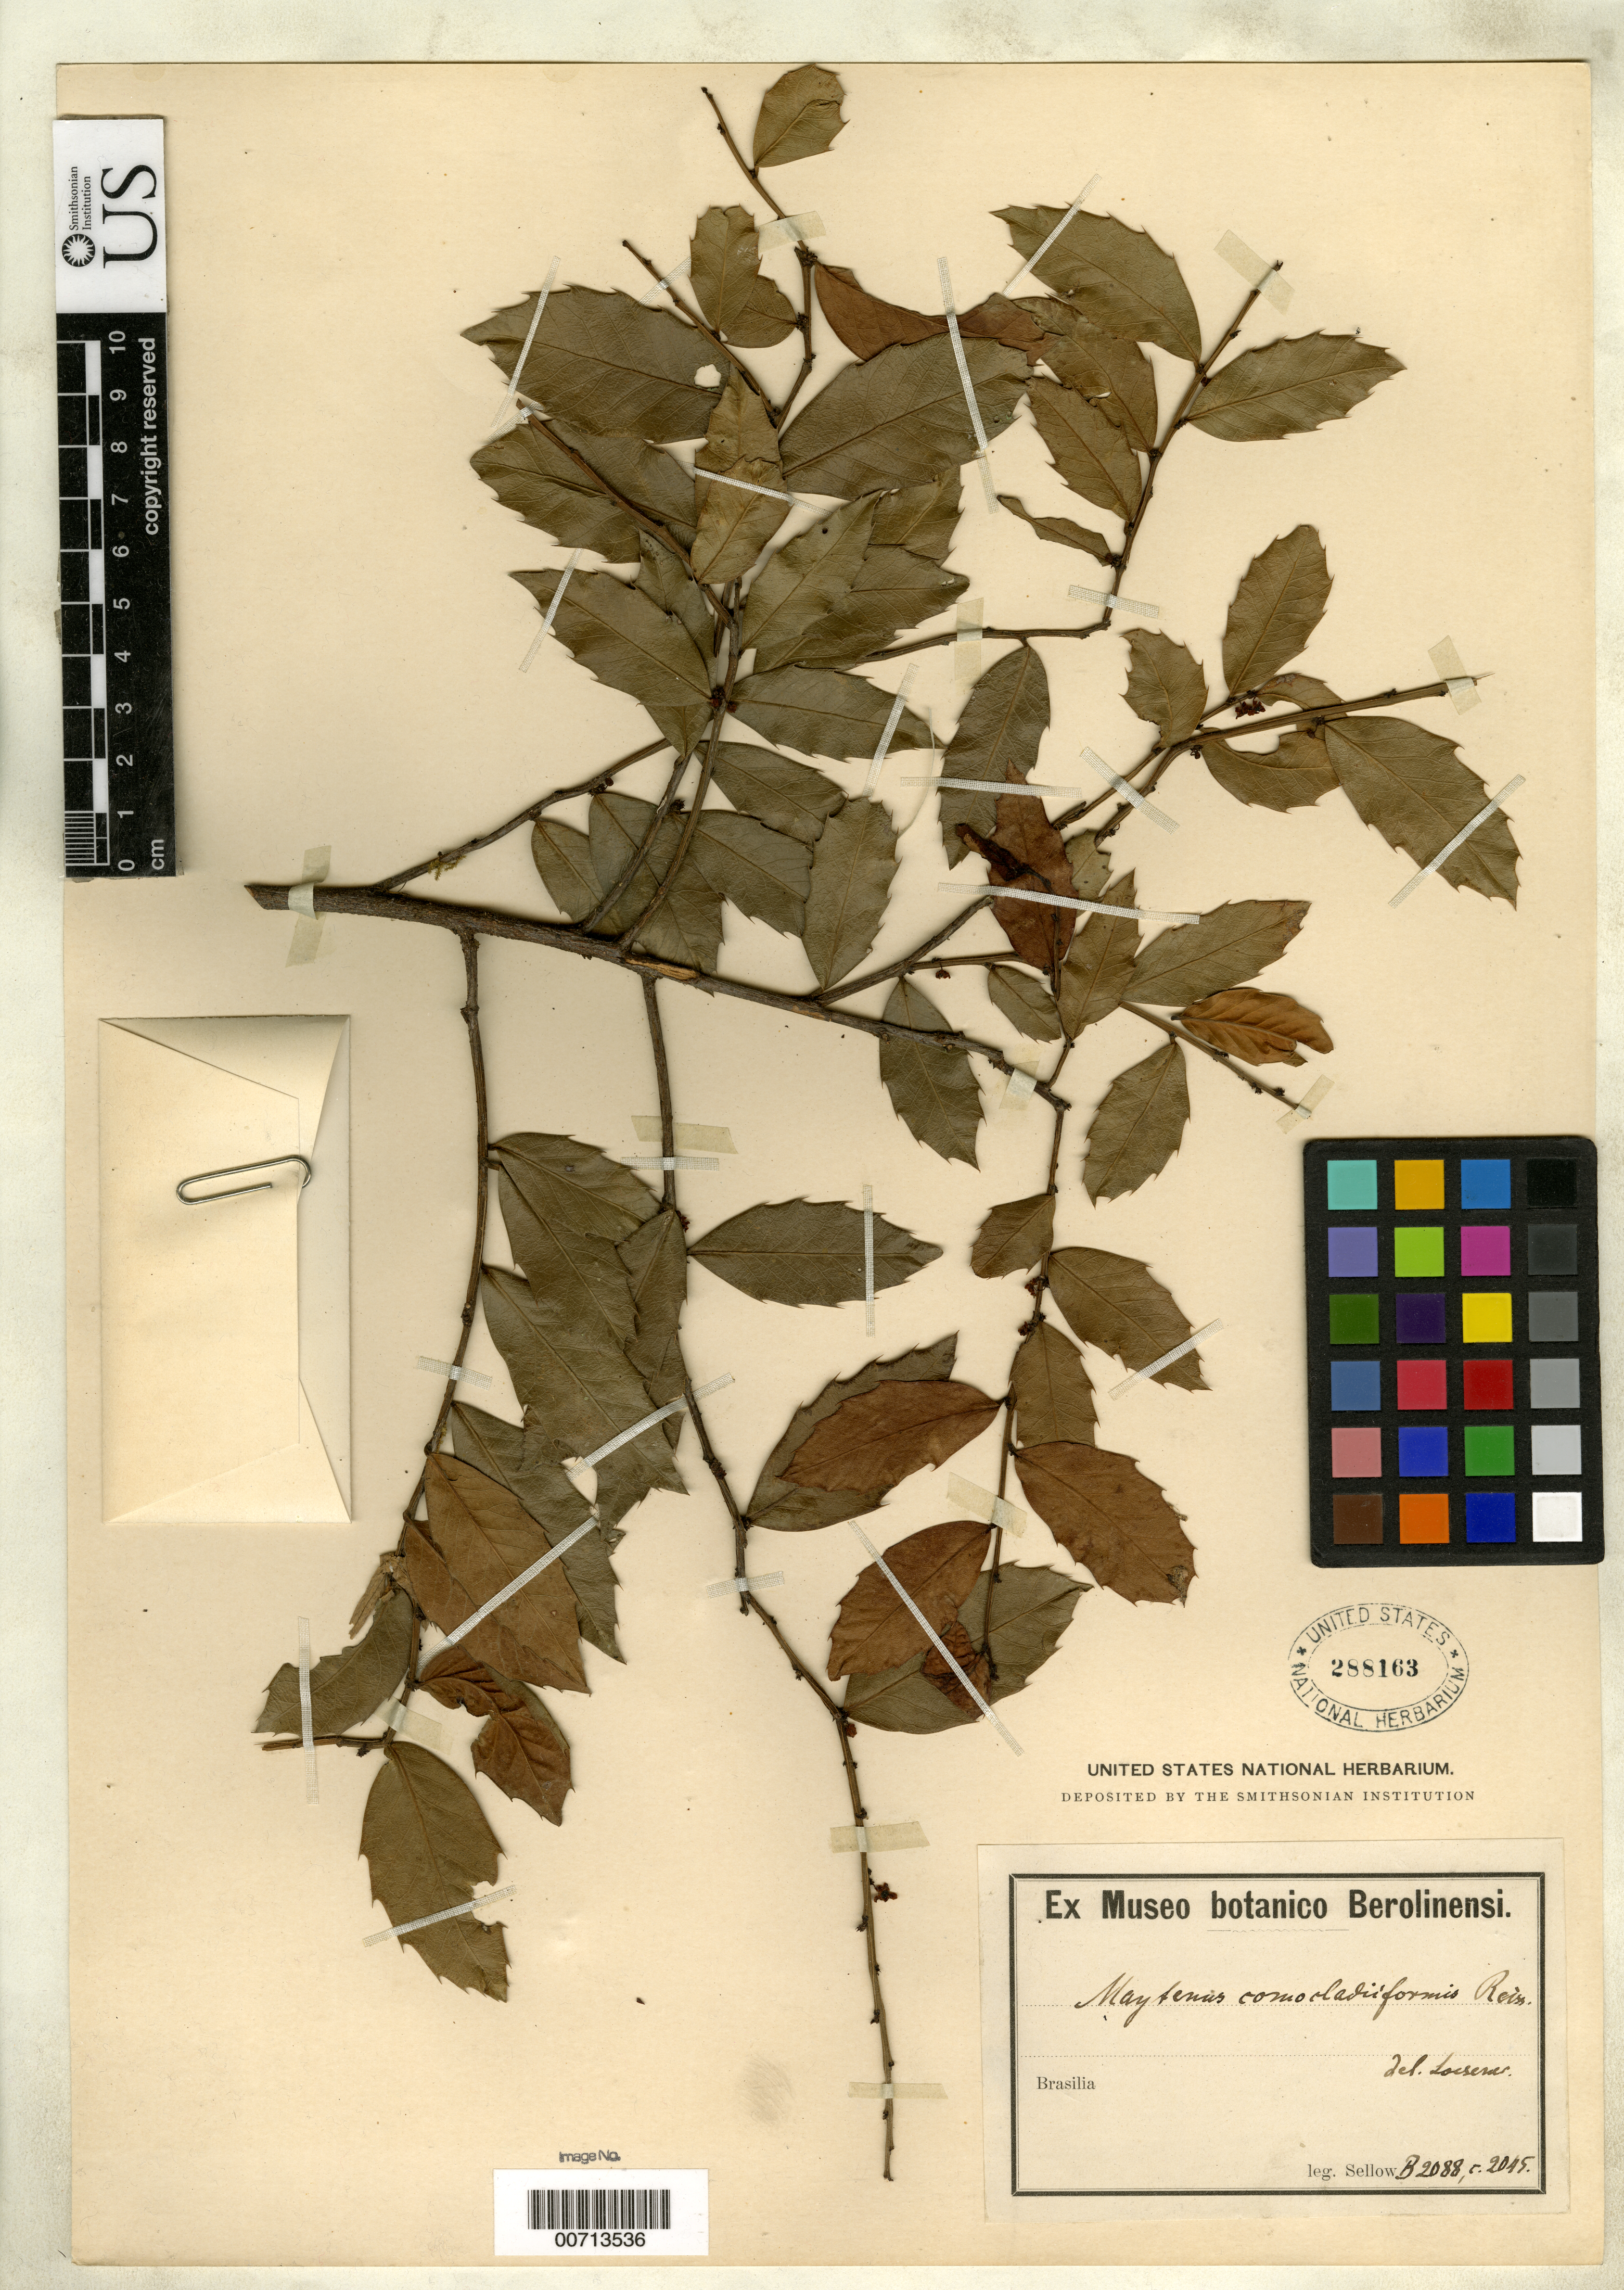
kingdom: Plantae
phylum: Tracheophyta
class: Magnoliopsida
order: Celastrales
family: Celastraceae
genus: Maytenus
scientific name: Maytenus comocladiaeformis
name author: Reissek in Mart.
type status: Type Collection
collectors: F. Sellow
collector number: B2088, 2045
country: Brazil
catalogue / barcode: US 288163